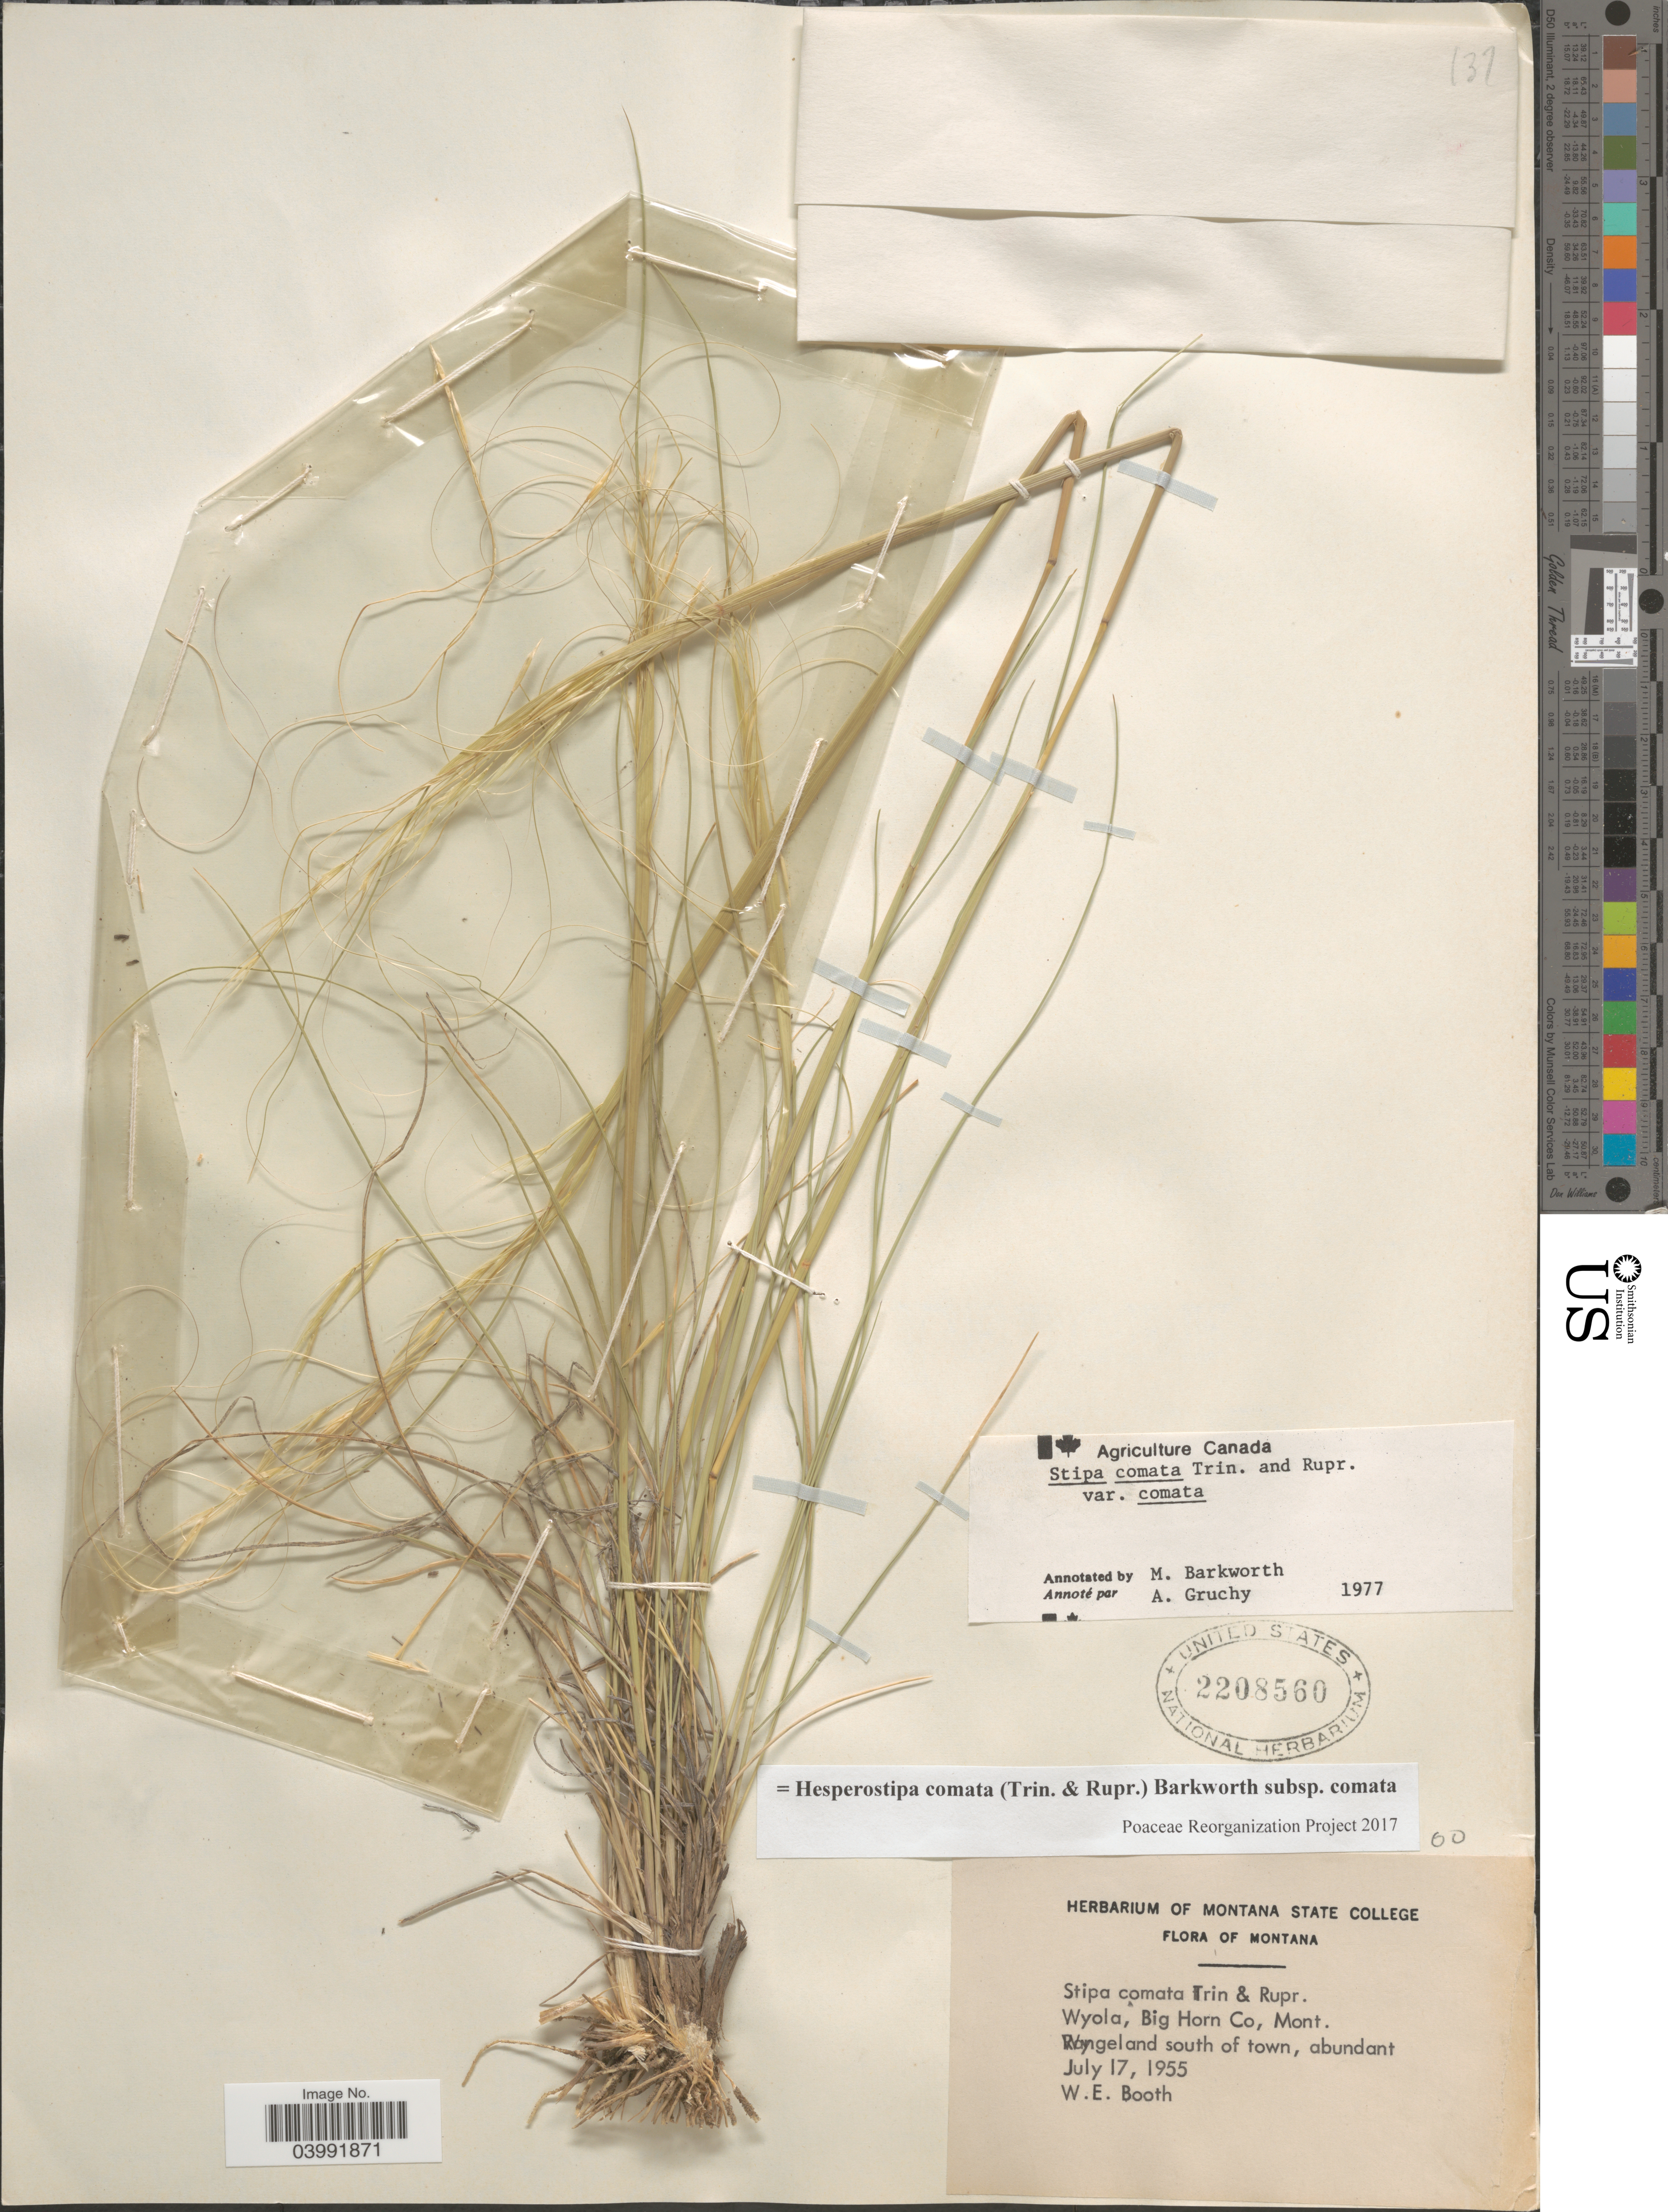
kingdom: Plantae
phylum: Tracheophyta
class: Liliopsida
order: Poales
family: Poaceae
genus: Hesperostipa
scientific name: Hesperostipa comata subsp. comata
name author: (Trin. & Rupr.) Barkworth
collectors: W. Booth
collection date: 1955-07-17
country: United States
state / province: Montana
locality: Wyola, Big Horn Co. Rangeland south of town.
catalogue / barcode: US 2208560